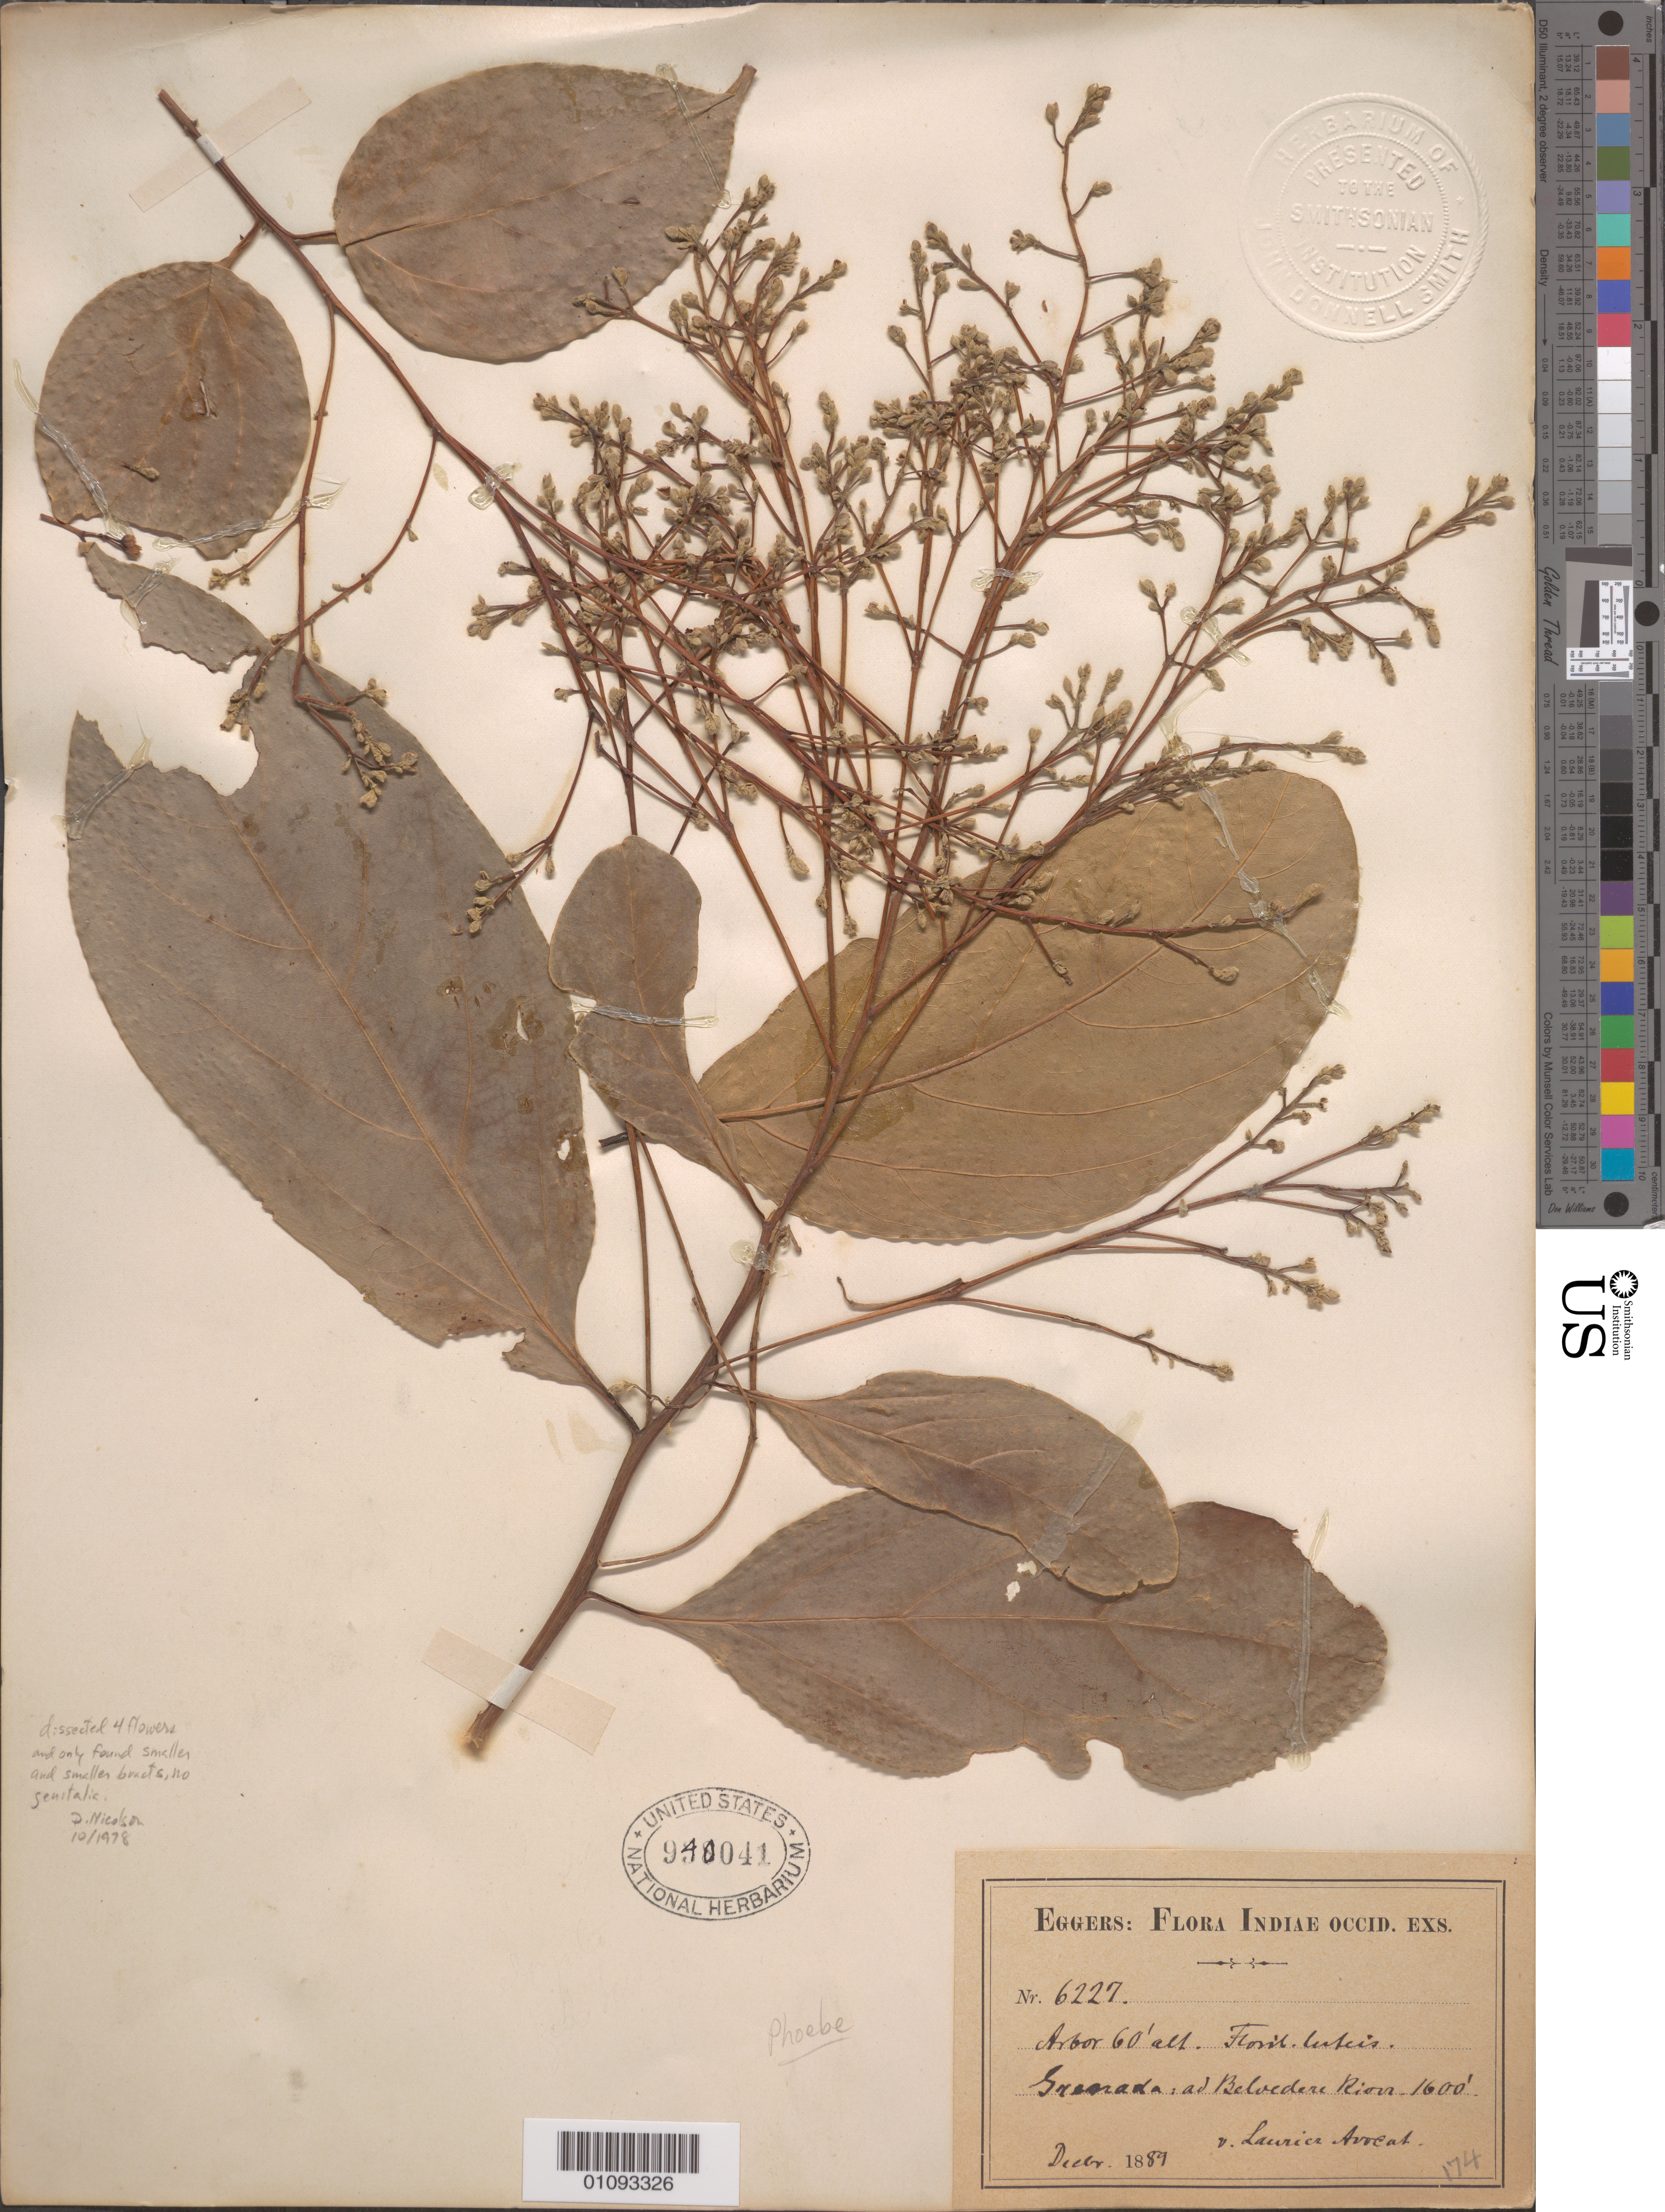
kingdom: Plantae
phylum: Tracheophyta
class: Magnoliopsida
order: Laurales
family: Lauraceae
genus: Phoebe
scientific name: Phoebe elongata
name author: (Vahl) Nees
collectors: H. F. A. von Eggers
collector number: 6227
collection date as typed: Dec 1889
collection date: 1889-12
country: Grenada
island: Grenada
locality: Belvedere River.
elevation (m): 488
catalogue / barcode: US 940041